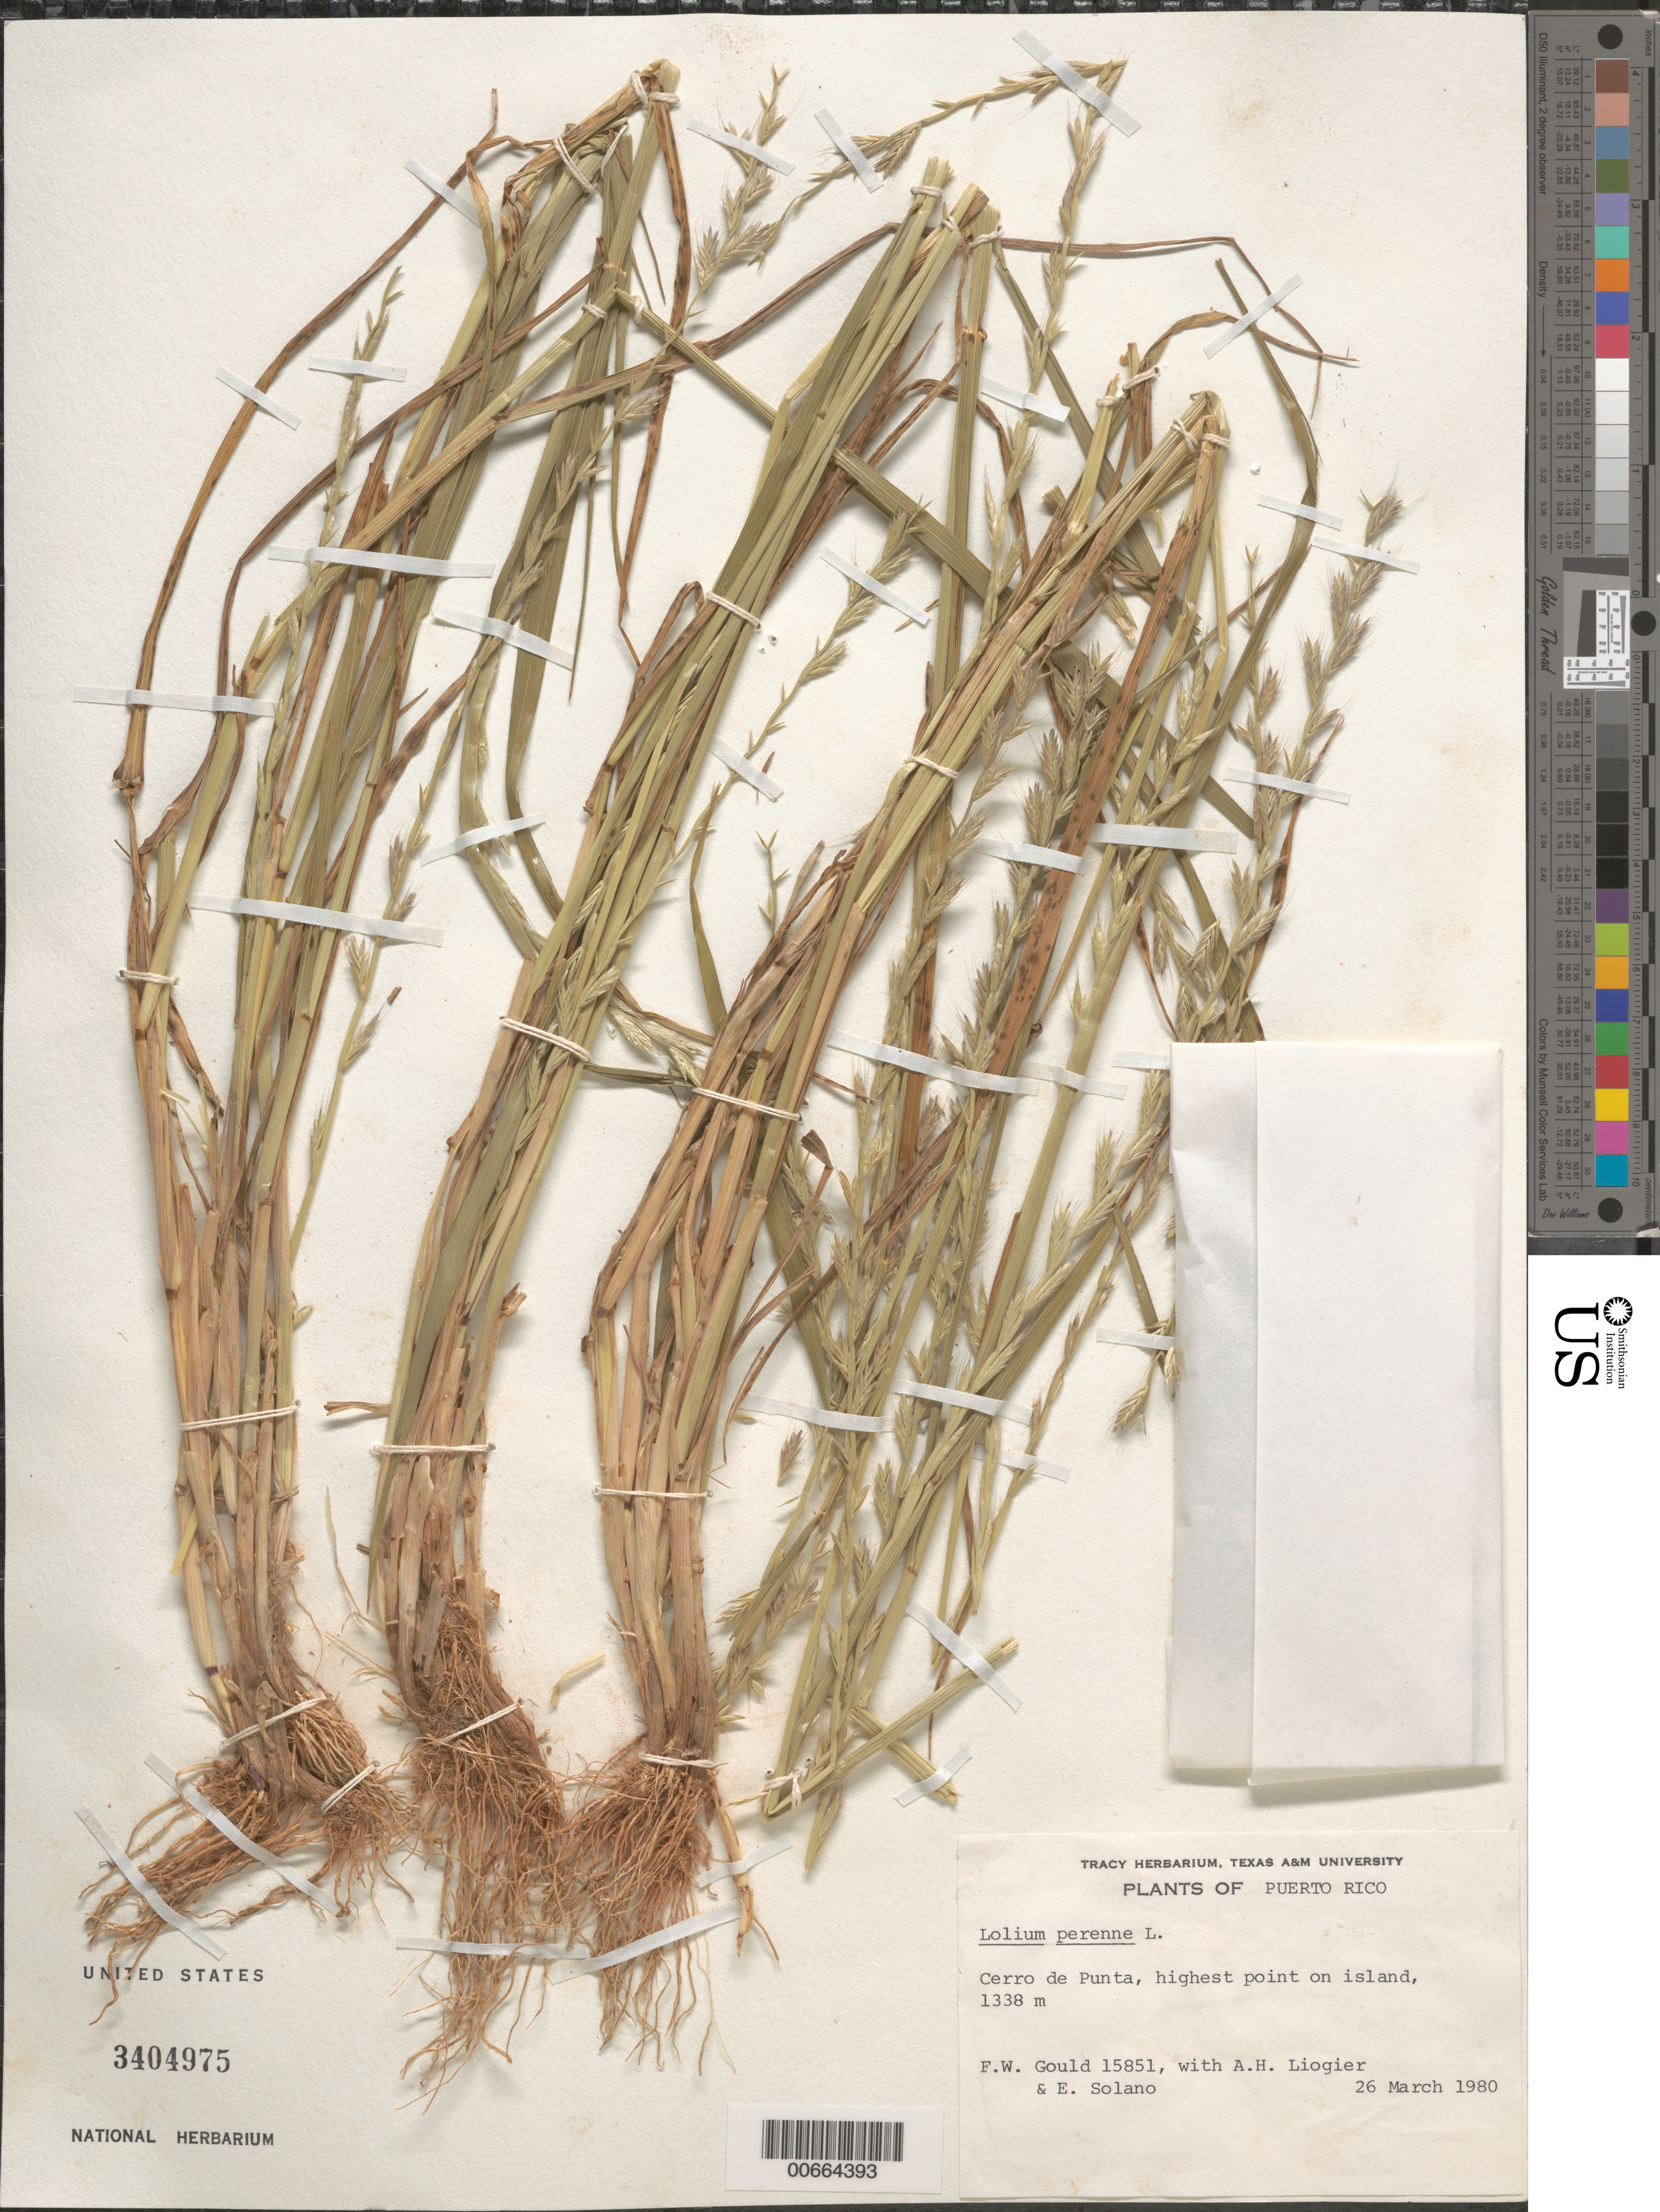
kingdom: Plantae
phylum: Tracheophyta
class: Liliopsida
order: Poales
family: Poaceae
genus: Lolium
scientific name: Lolium perenne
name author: L.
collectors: F. W. Gould, A. H. Liogier & E. Solano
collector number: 15851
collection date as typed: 26 Mar 1980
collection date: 1980-03-26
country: Puerto Rico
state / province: Jayuya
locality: Cerro de Punta, highest point on island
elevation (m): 1338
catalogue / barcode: US 3404975